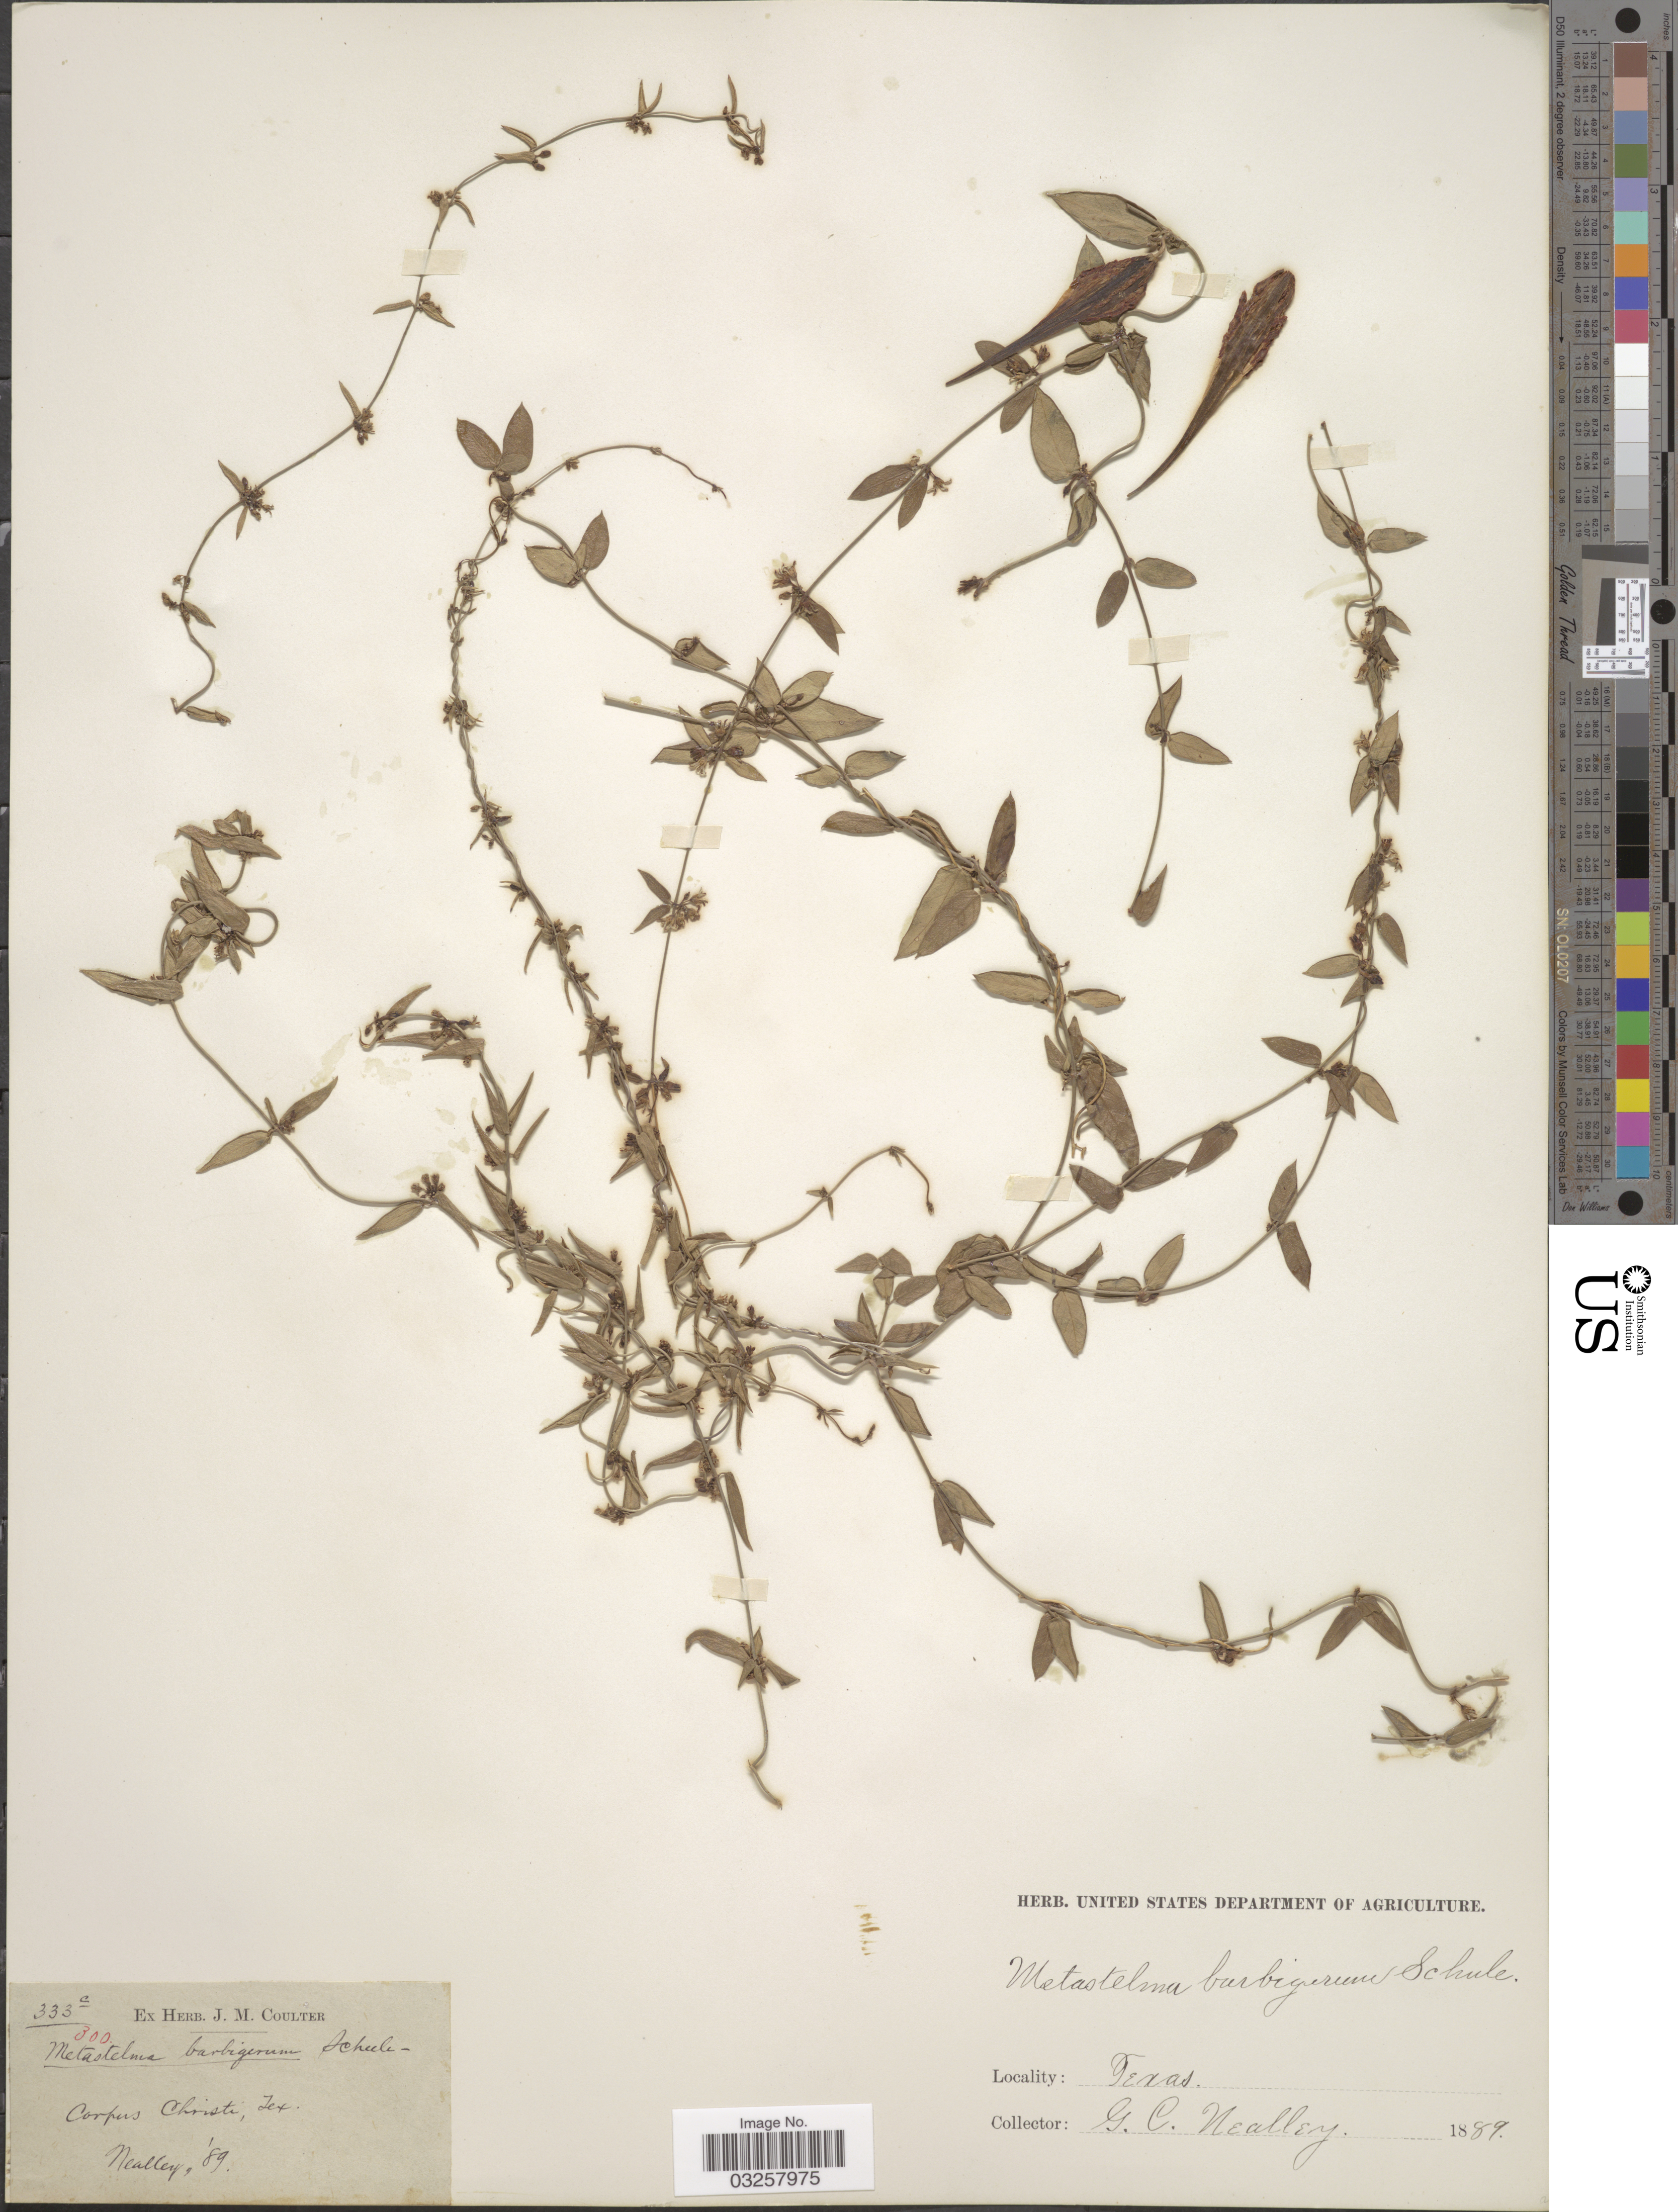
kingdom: Plantae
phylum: Tracheophyta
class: Magnoliopsida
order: Gentianales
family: Apocynaceae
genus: Metastelma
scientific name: Metastelma barbigerum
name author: Scheele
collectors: G. C. Nealley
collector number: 333c/300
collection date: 1889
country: United States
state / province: Texas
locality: Corpus Christi, Tex.